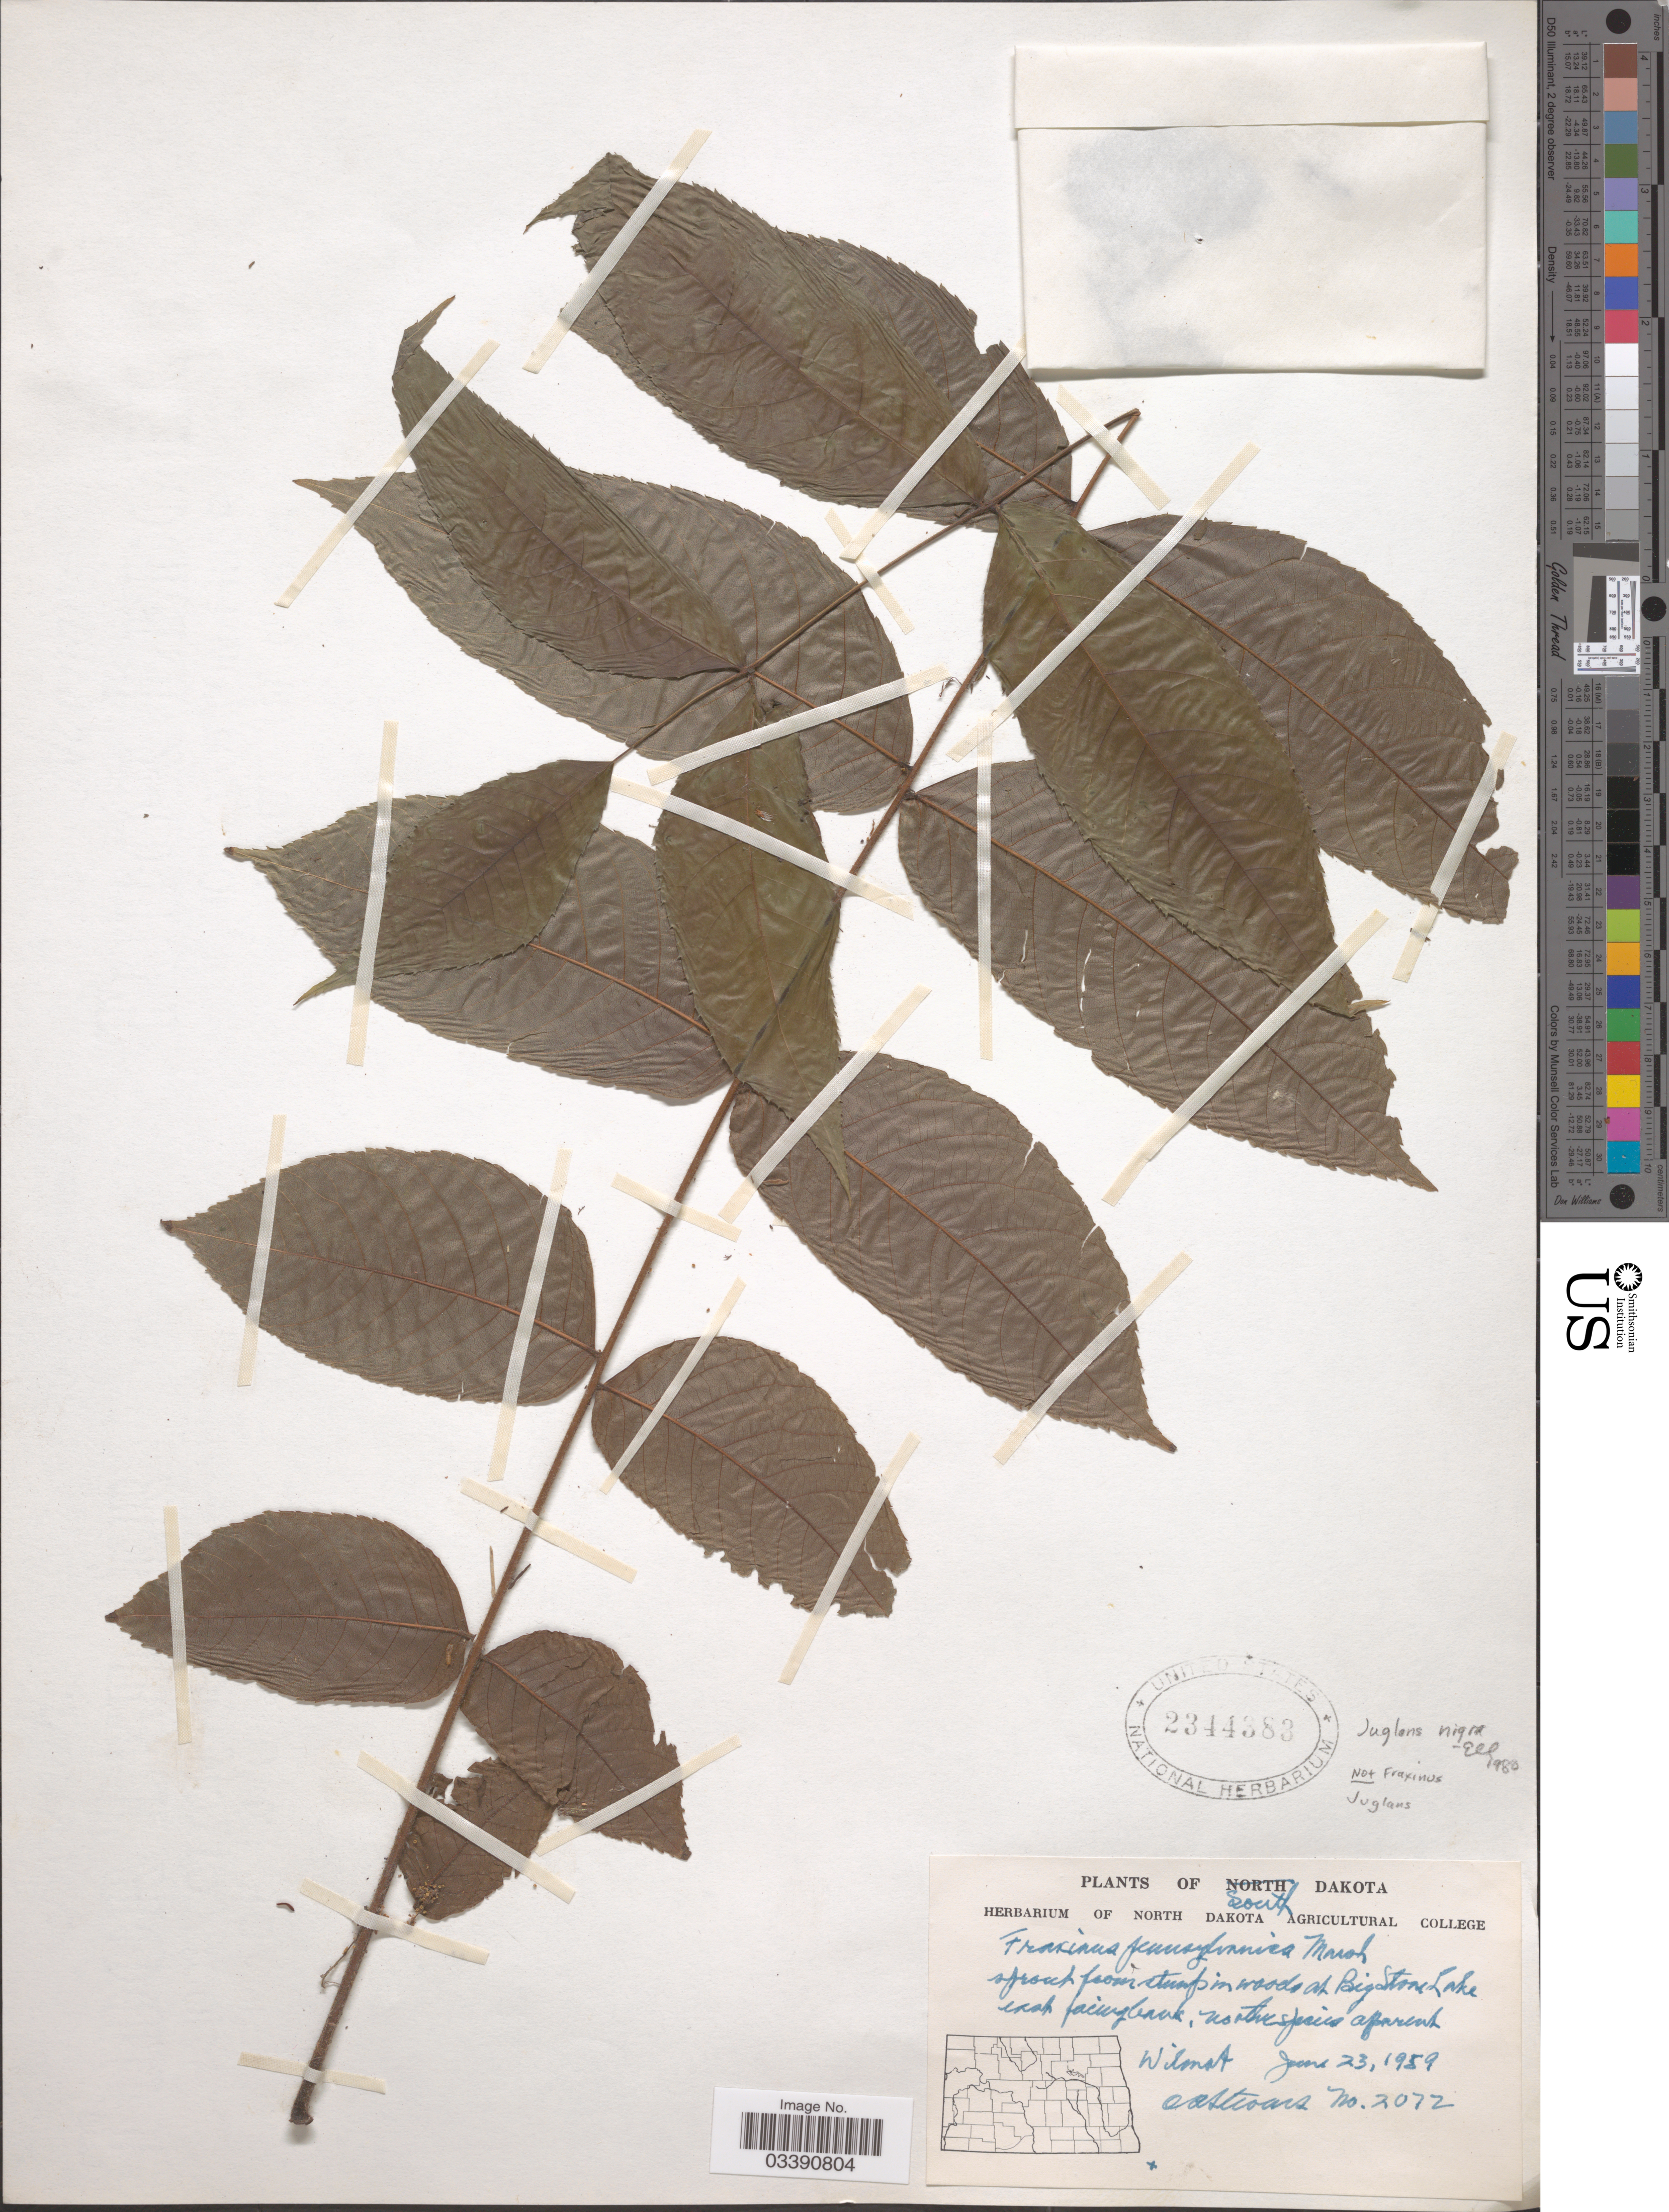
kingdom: Plantae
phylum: Tracheophyta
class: Magnoliopsida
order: Fagales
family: Juglandaceae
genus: Juglans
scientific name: Juglans nigra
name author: L.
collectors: O. A. Stevens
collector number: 2072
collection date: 1959-06-23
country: United States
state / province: South Dakota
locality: Wilmot.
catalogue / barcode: US 2344383